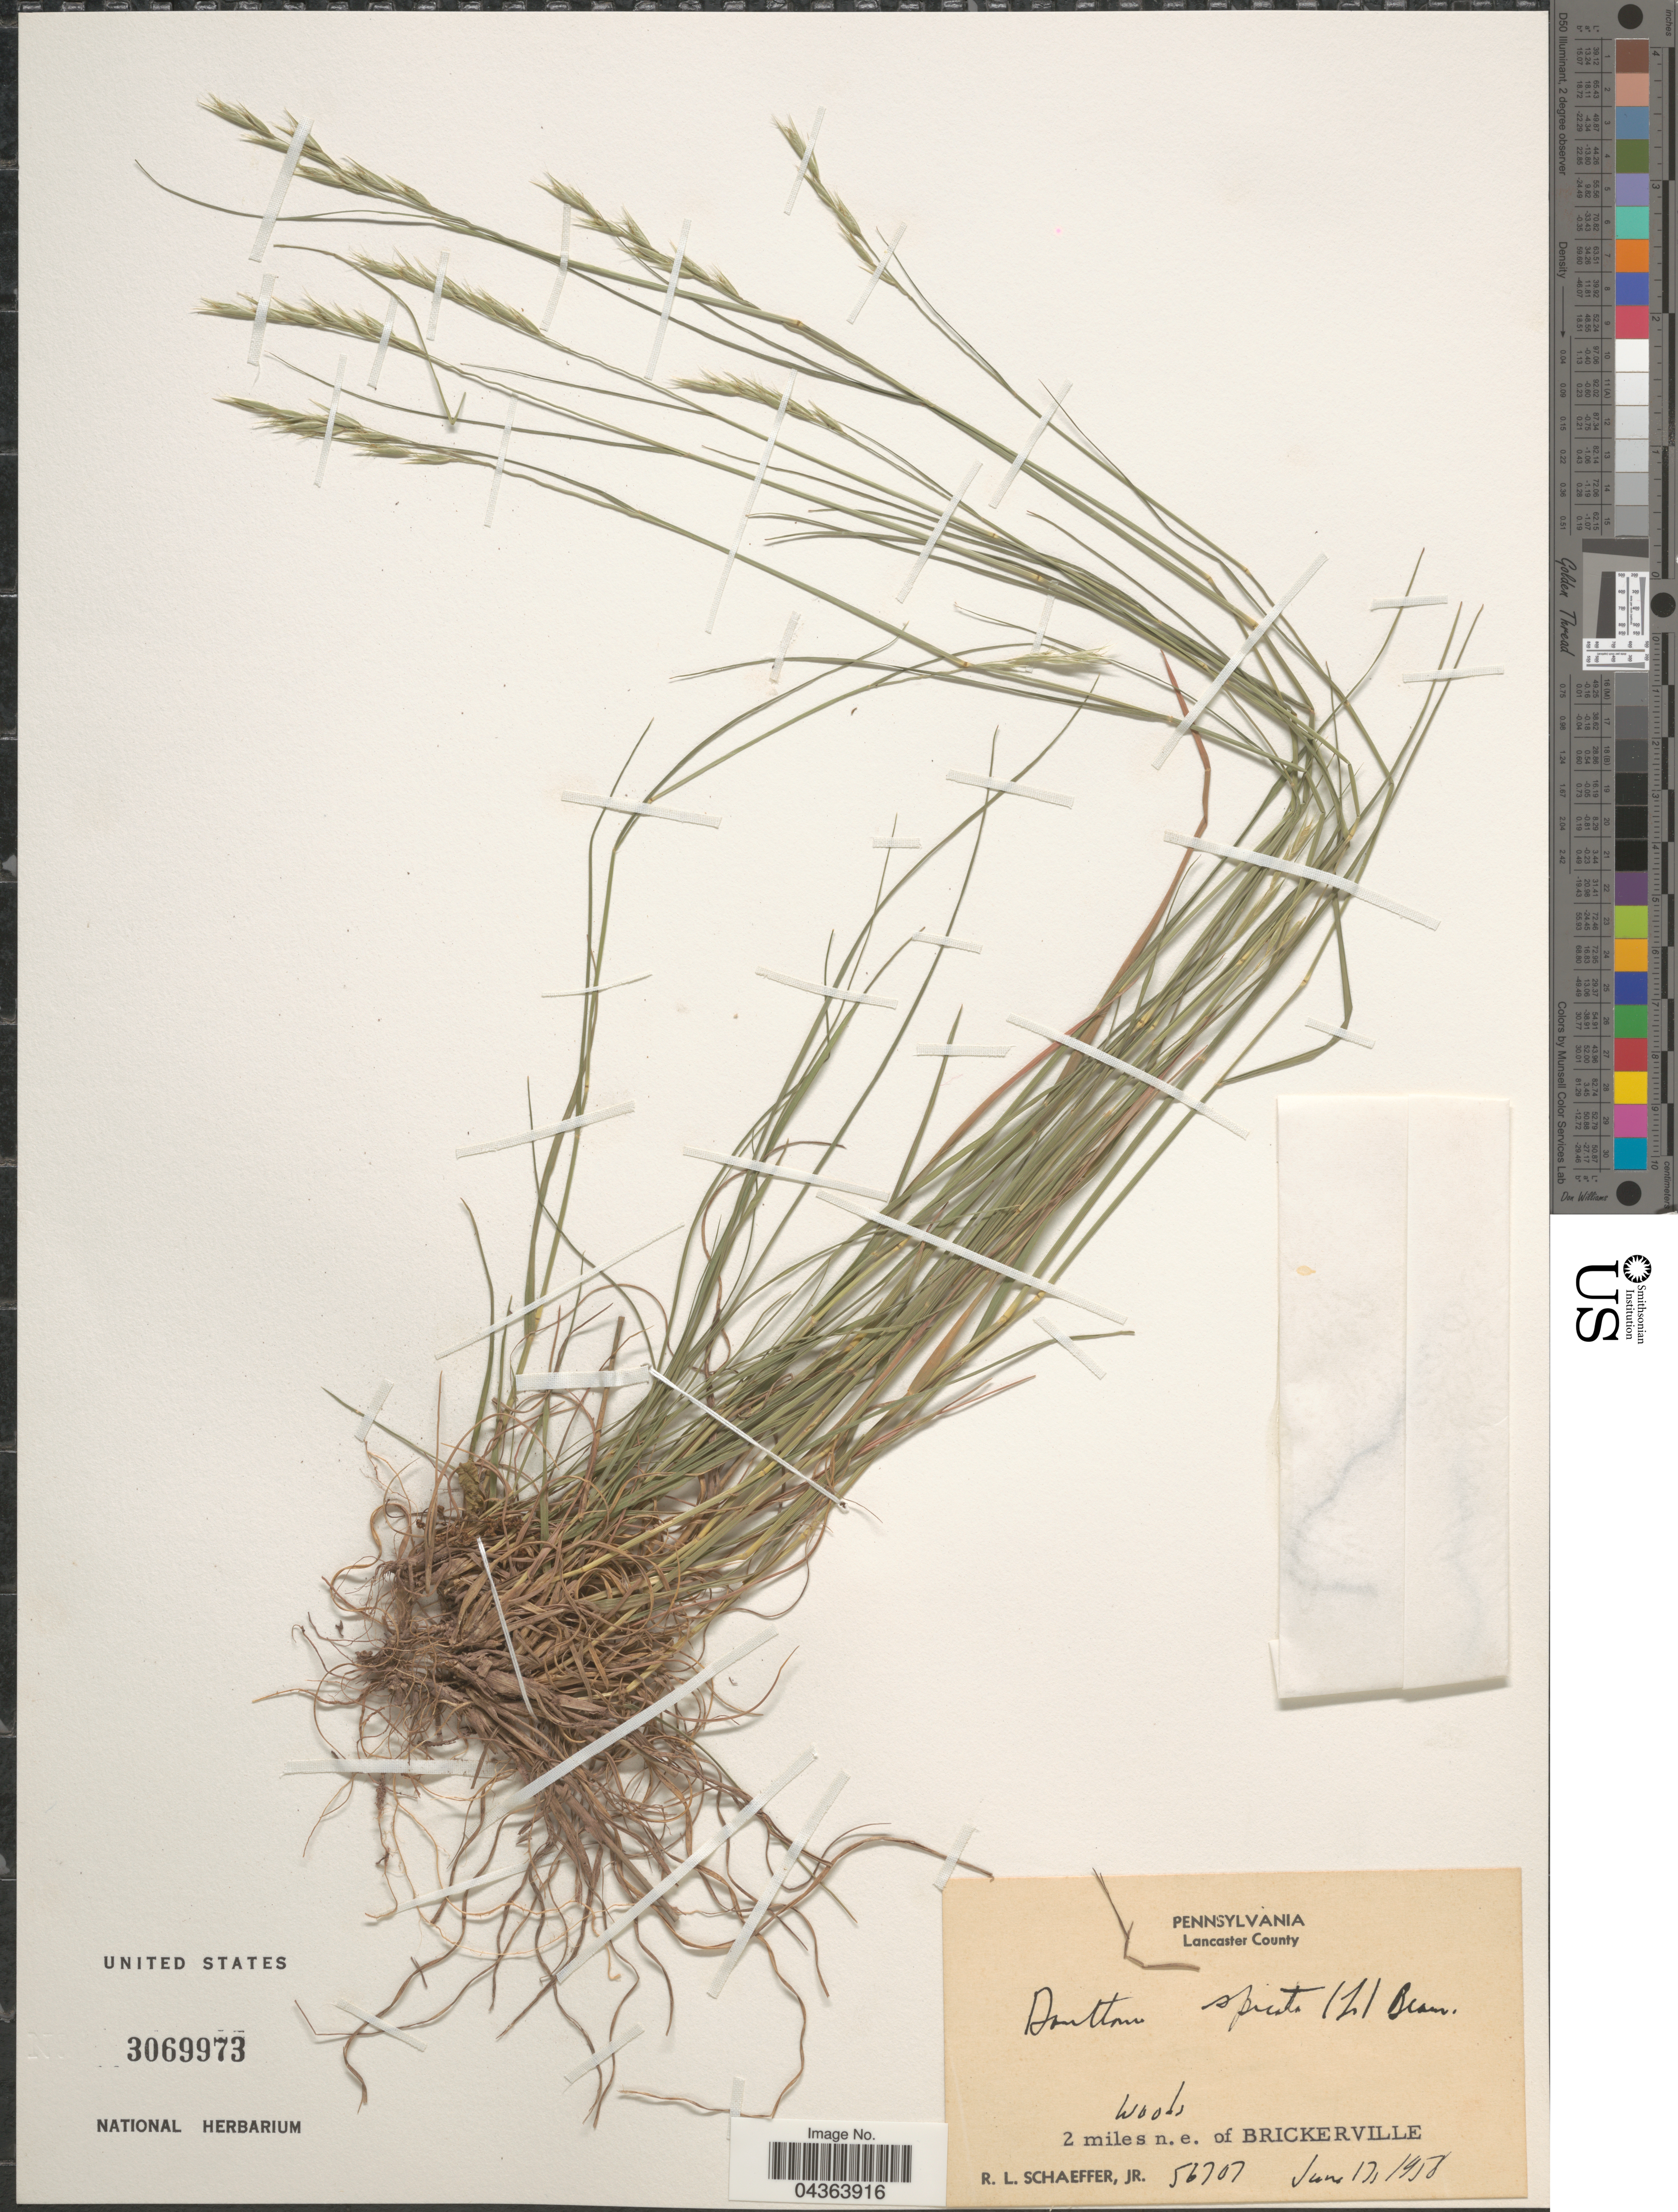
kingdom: Plantae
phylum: Tracheophyta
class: Liliopsida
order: Poales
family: Poaceae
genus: Danthonia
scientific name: Danthonia spicata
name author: (L.) P. Beauv. ex Roem. & Schult.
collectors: R. L. Schaeffer Jr.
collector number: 56707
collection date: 1958-06-17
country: United States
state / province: Pennsylvania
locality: Lancaster County. 2 miles n.e. of Brickerville.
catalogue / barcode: US 3069973